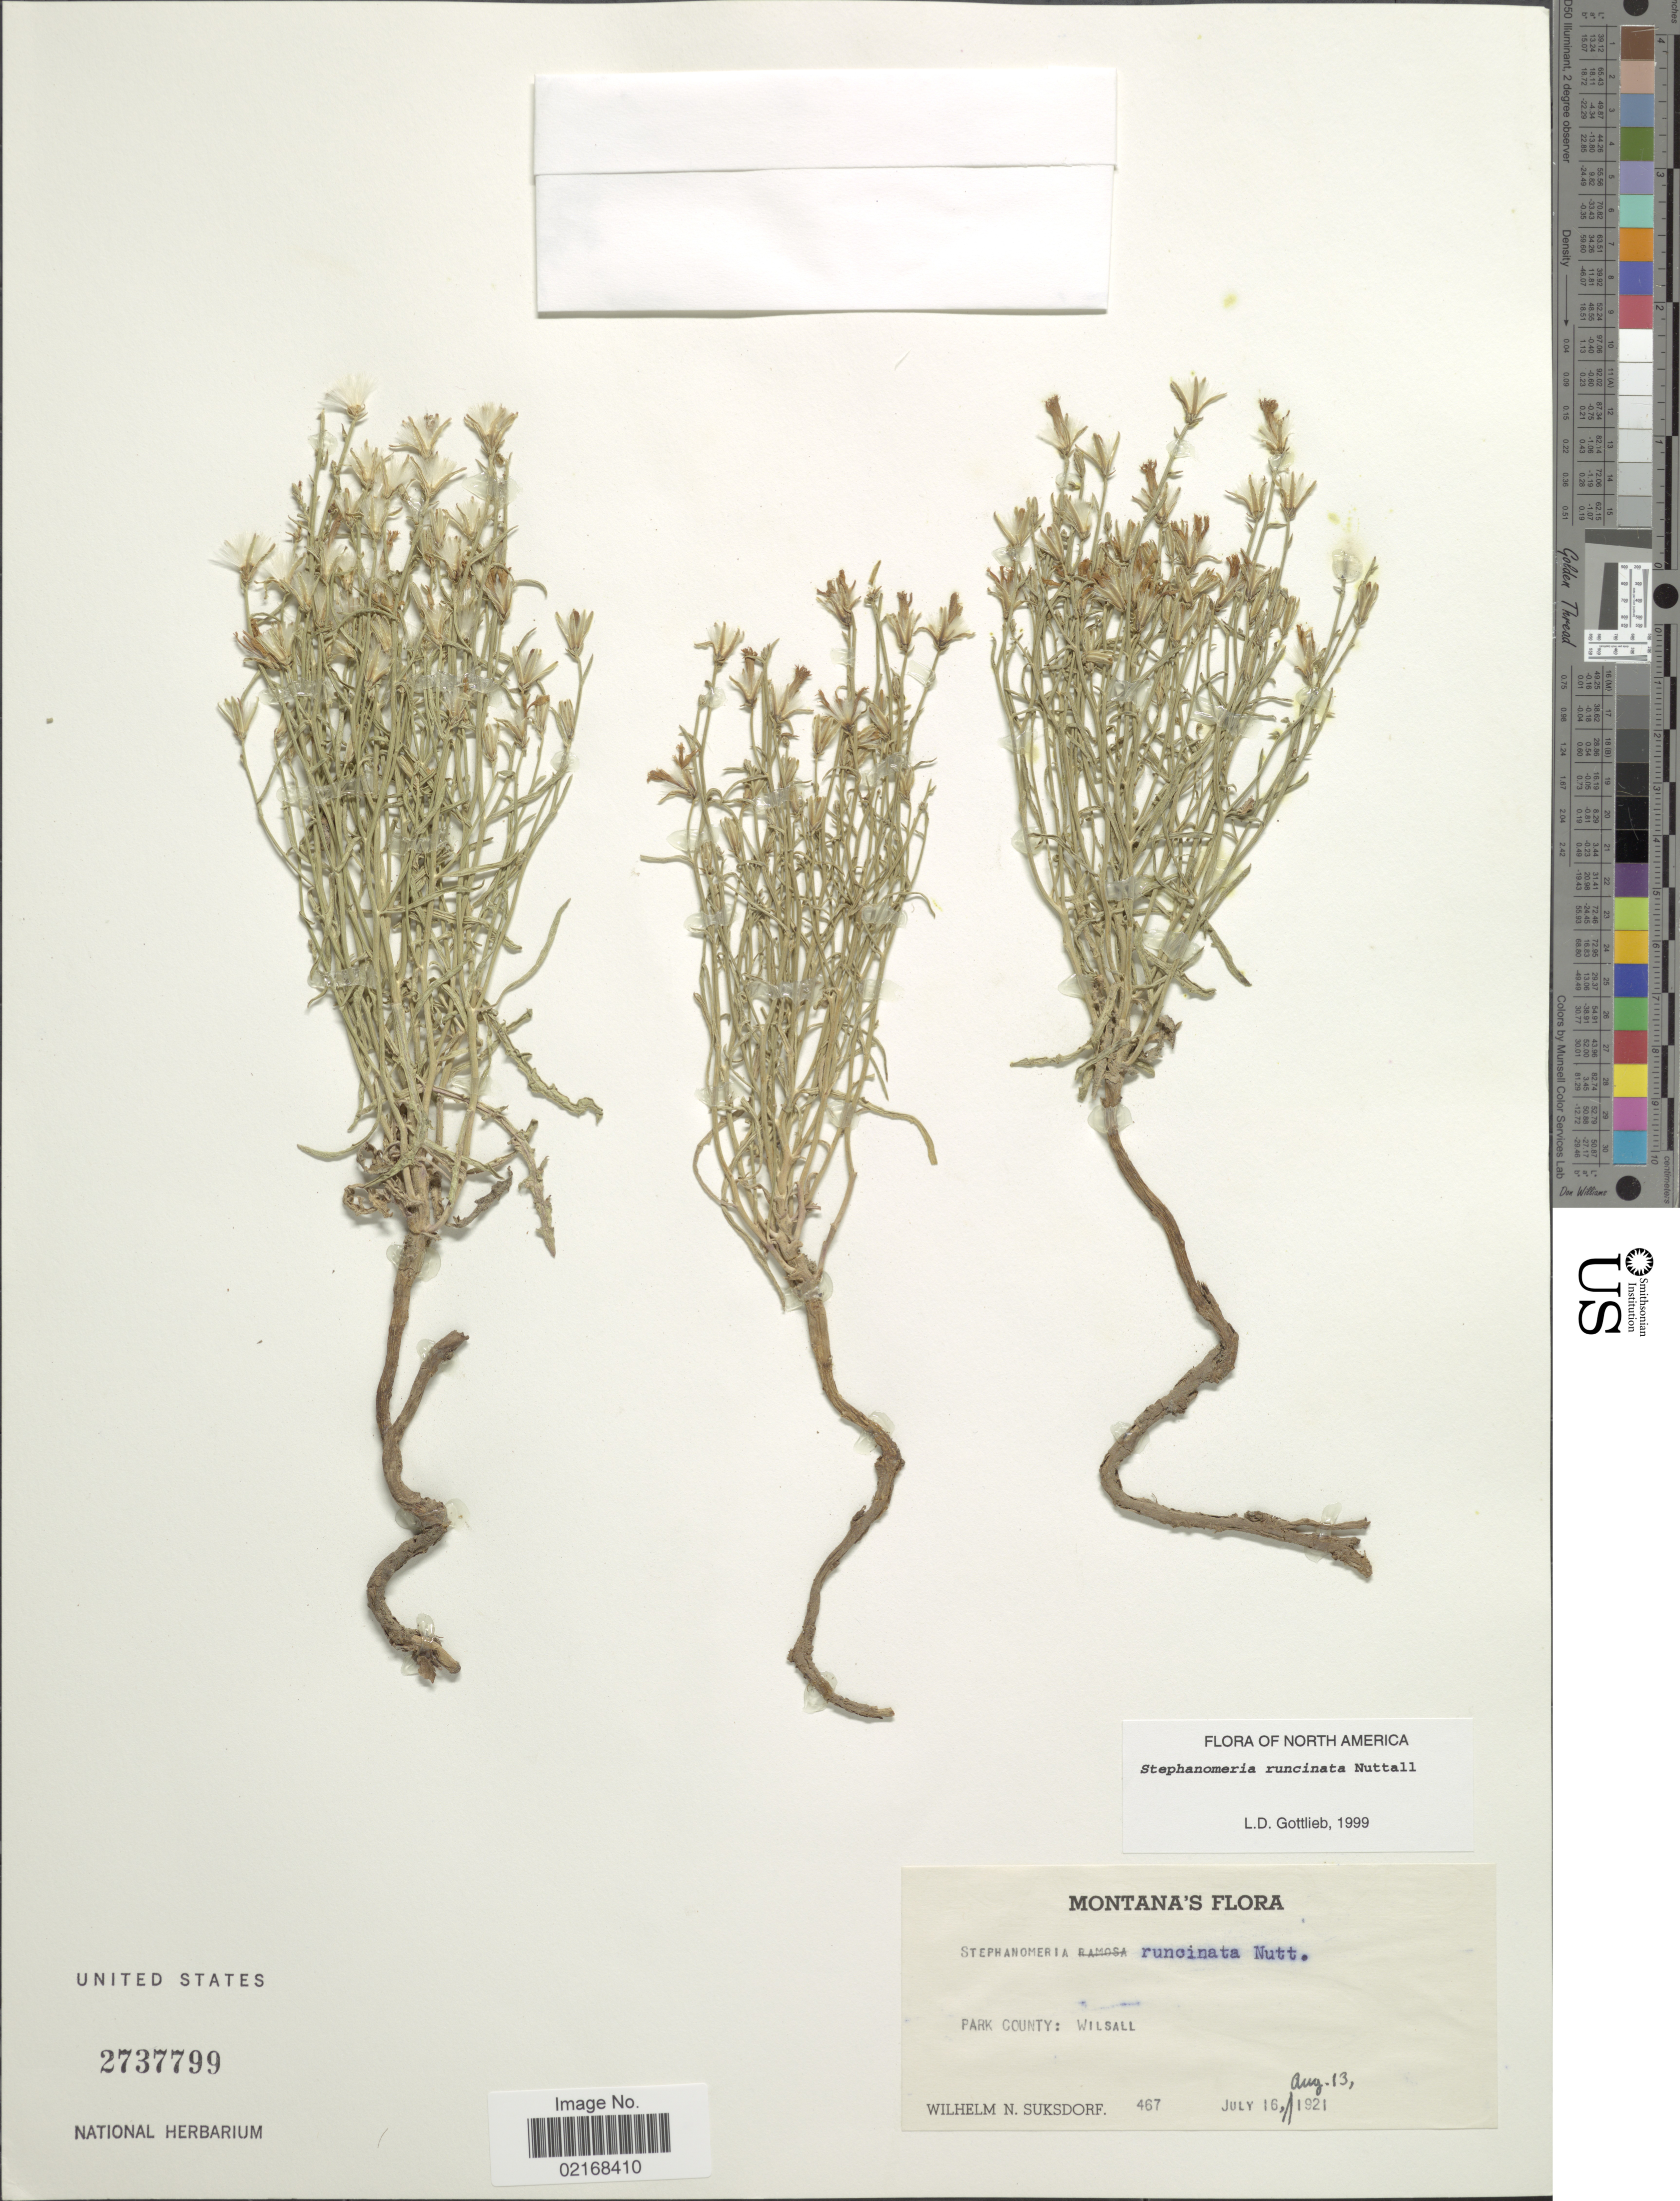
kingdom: Plantae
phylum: Tracheophyta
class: Magnoliopsida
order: Asterales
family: Asteraceae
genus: Stephanomeria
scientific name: Stephanomeria runcinata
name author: Nutt.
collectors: W. N. Suksdorf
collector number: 467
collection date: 1921-07-16/1921-08-13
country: United States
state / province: Montana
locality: Park County: Wilsall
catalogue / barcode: US 2737799